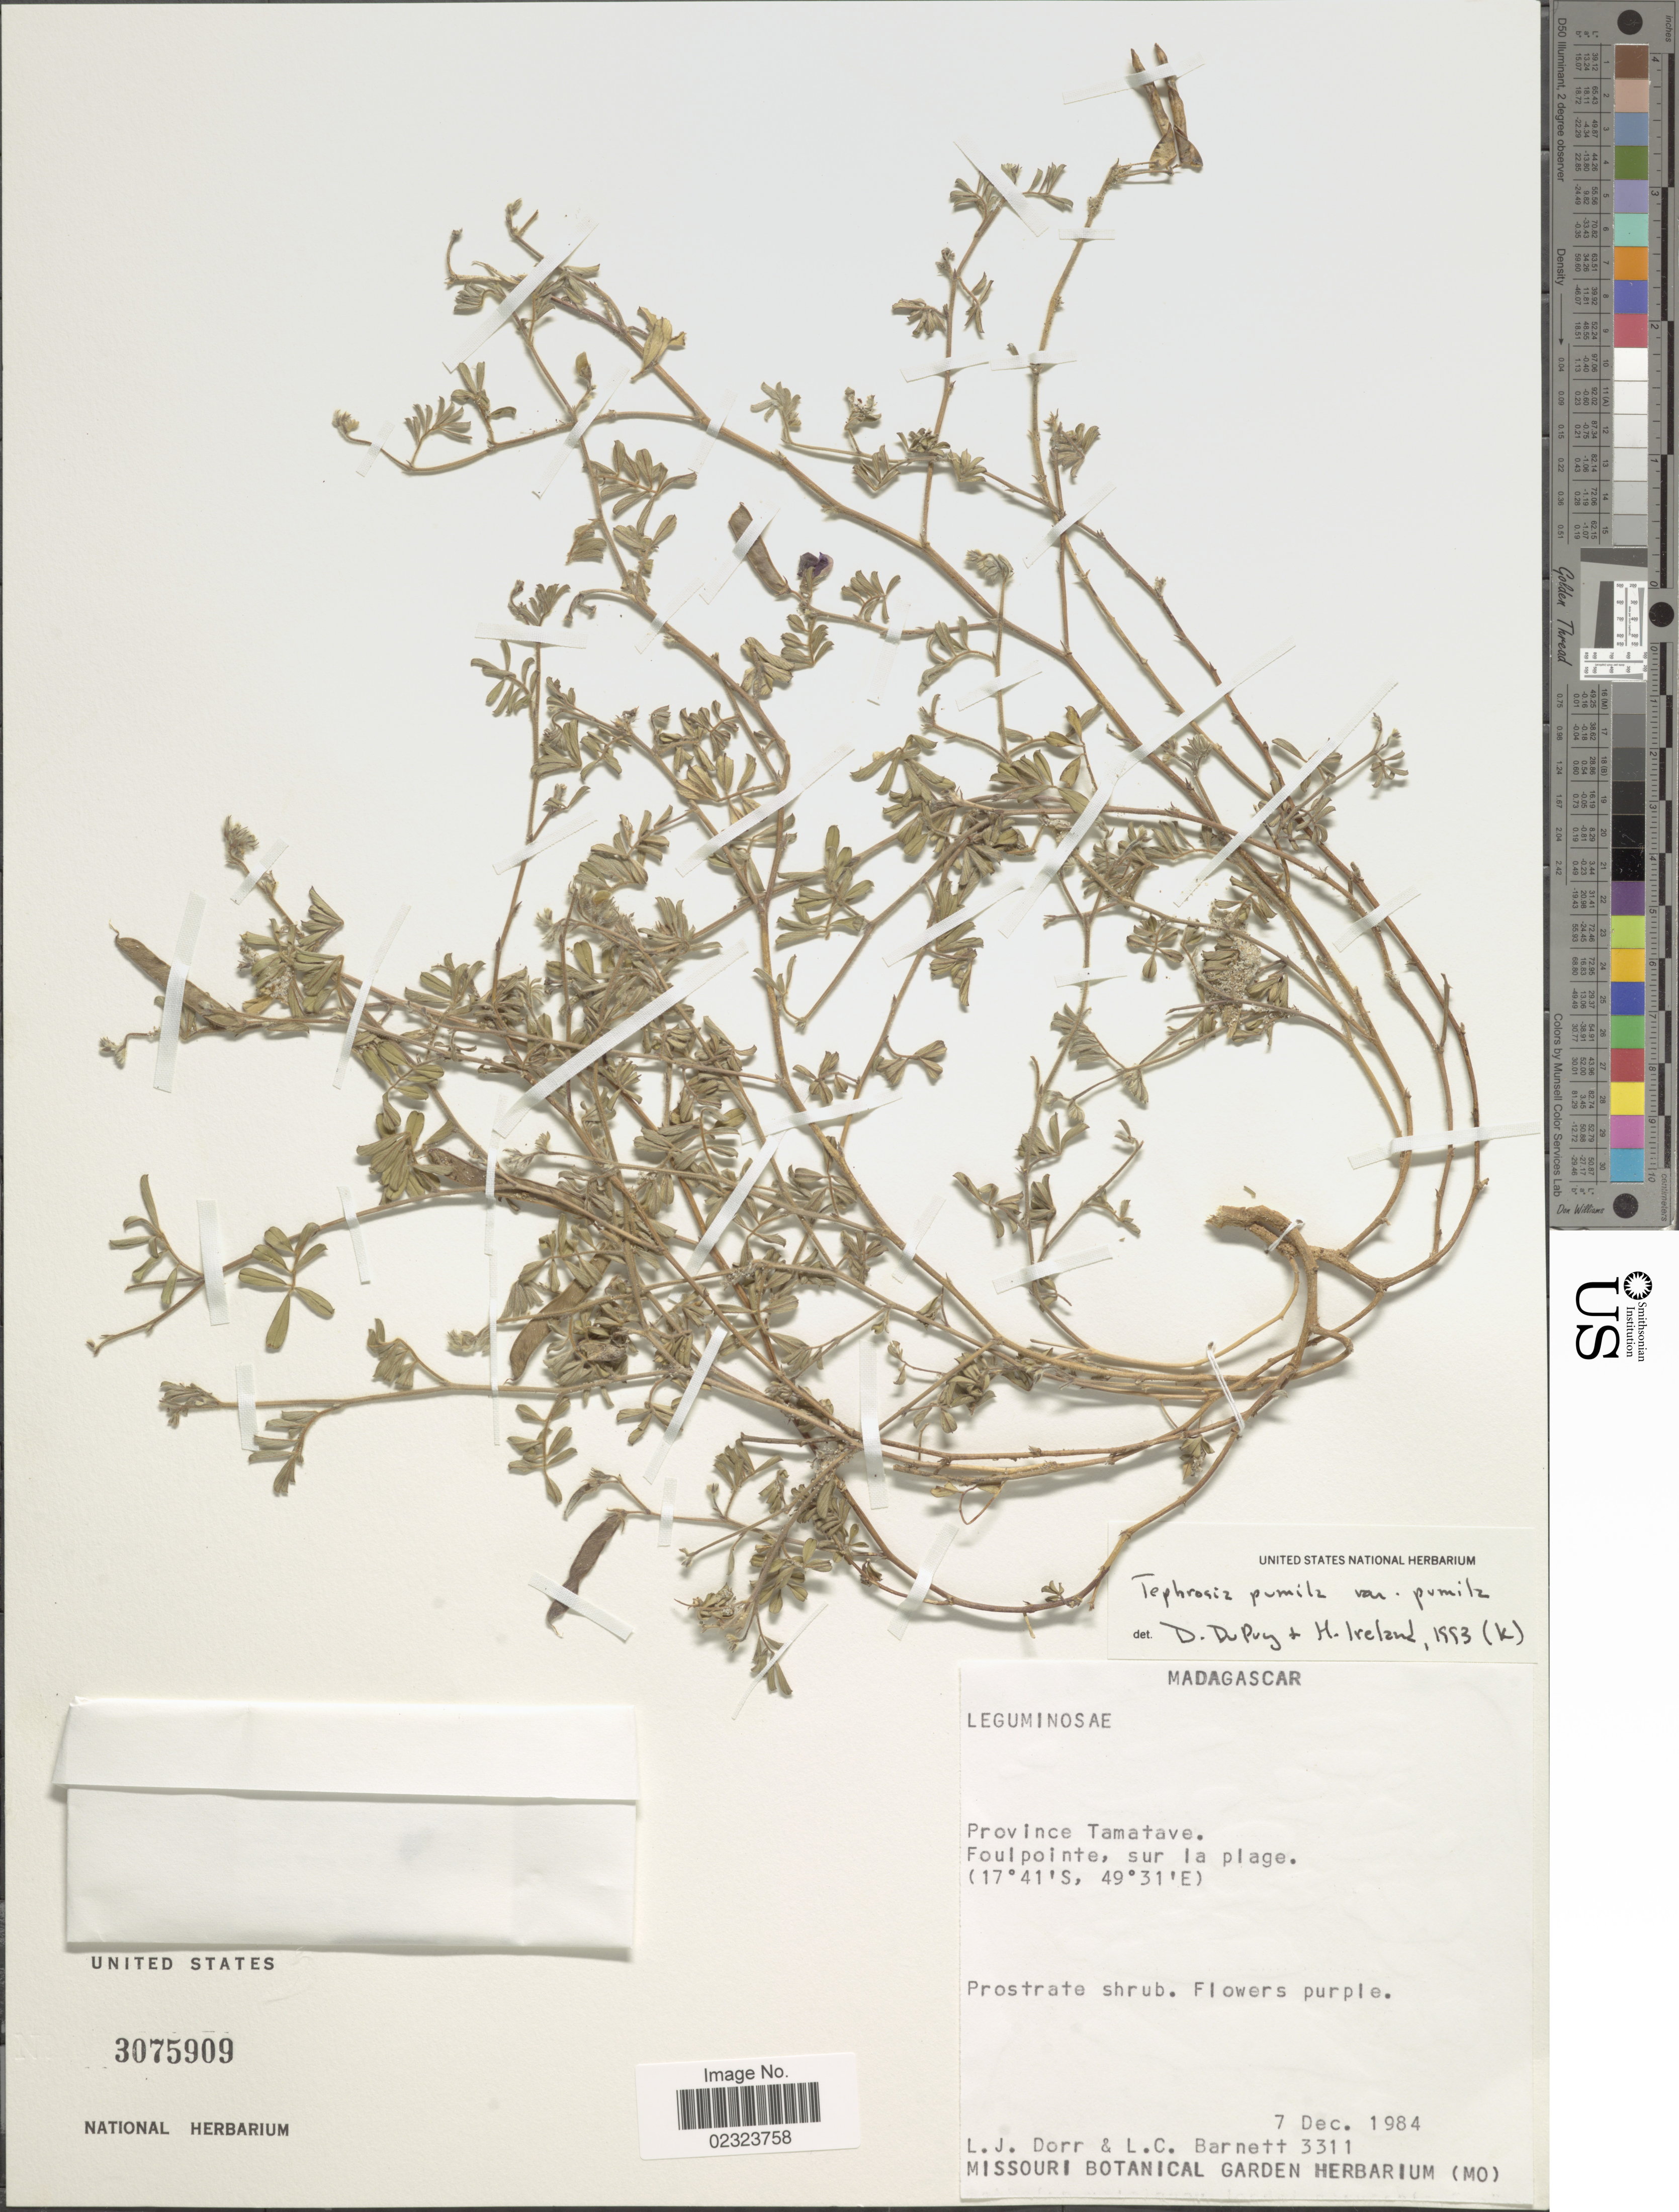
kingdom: Plantae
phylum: Tracheophyta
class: Magnoliopsida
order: Fabales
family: Fabaceae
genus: Tephrosia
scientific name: Tephrosia pumila var. pumila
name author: (Lam.) Pers.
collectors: L. J. Dorr & L. C. Barnett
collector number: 3311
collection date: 1984-12-07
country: Madagascar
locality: Province Tamatave, Foulpointe, sur la plage.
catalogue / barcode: US 3075909